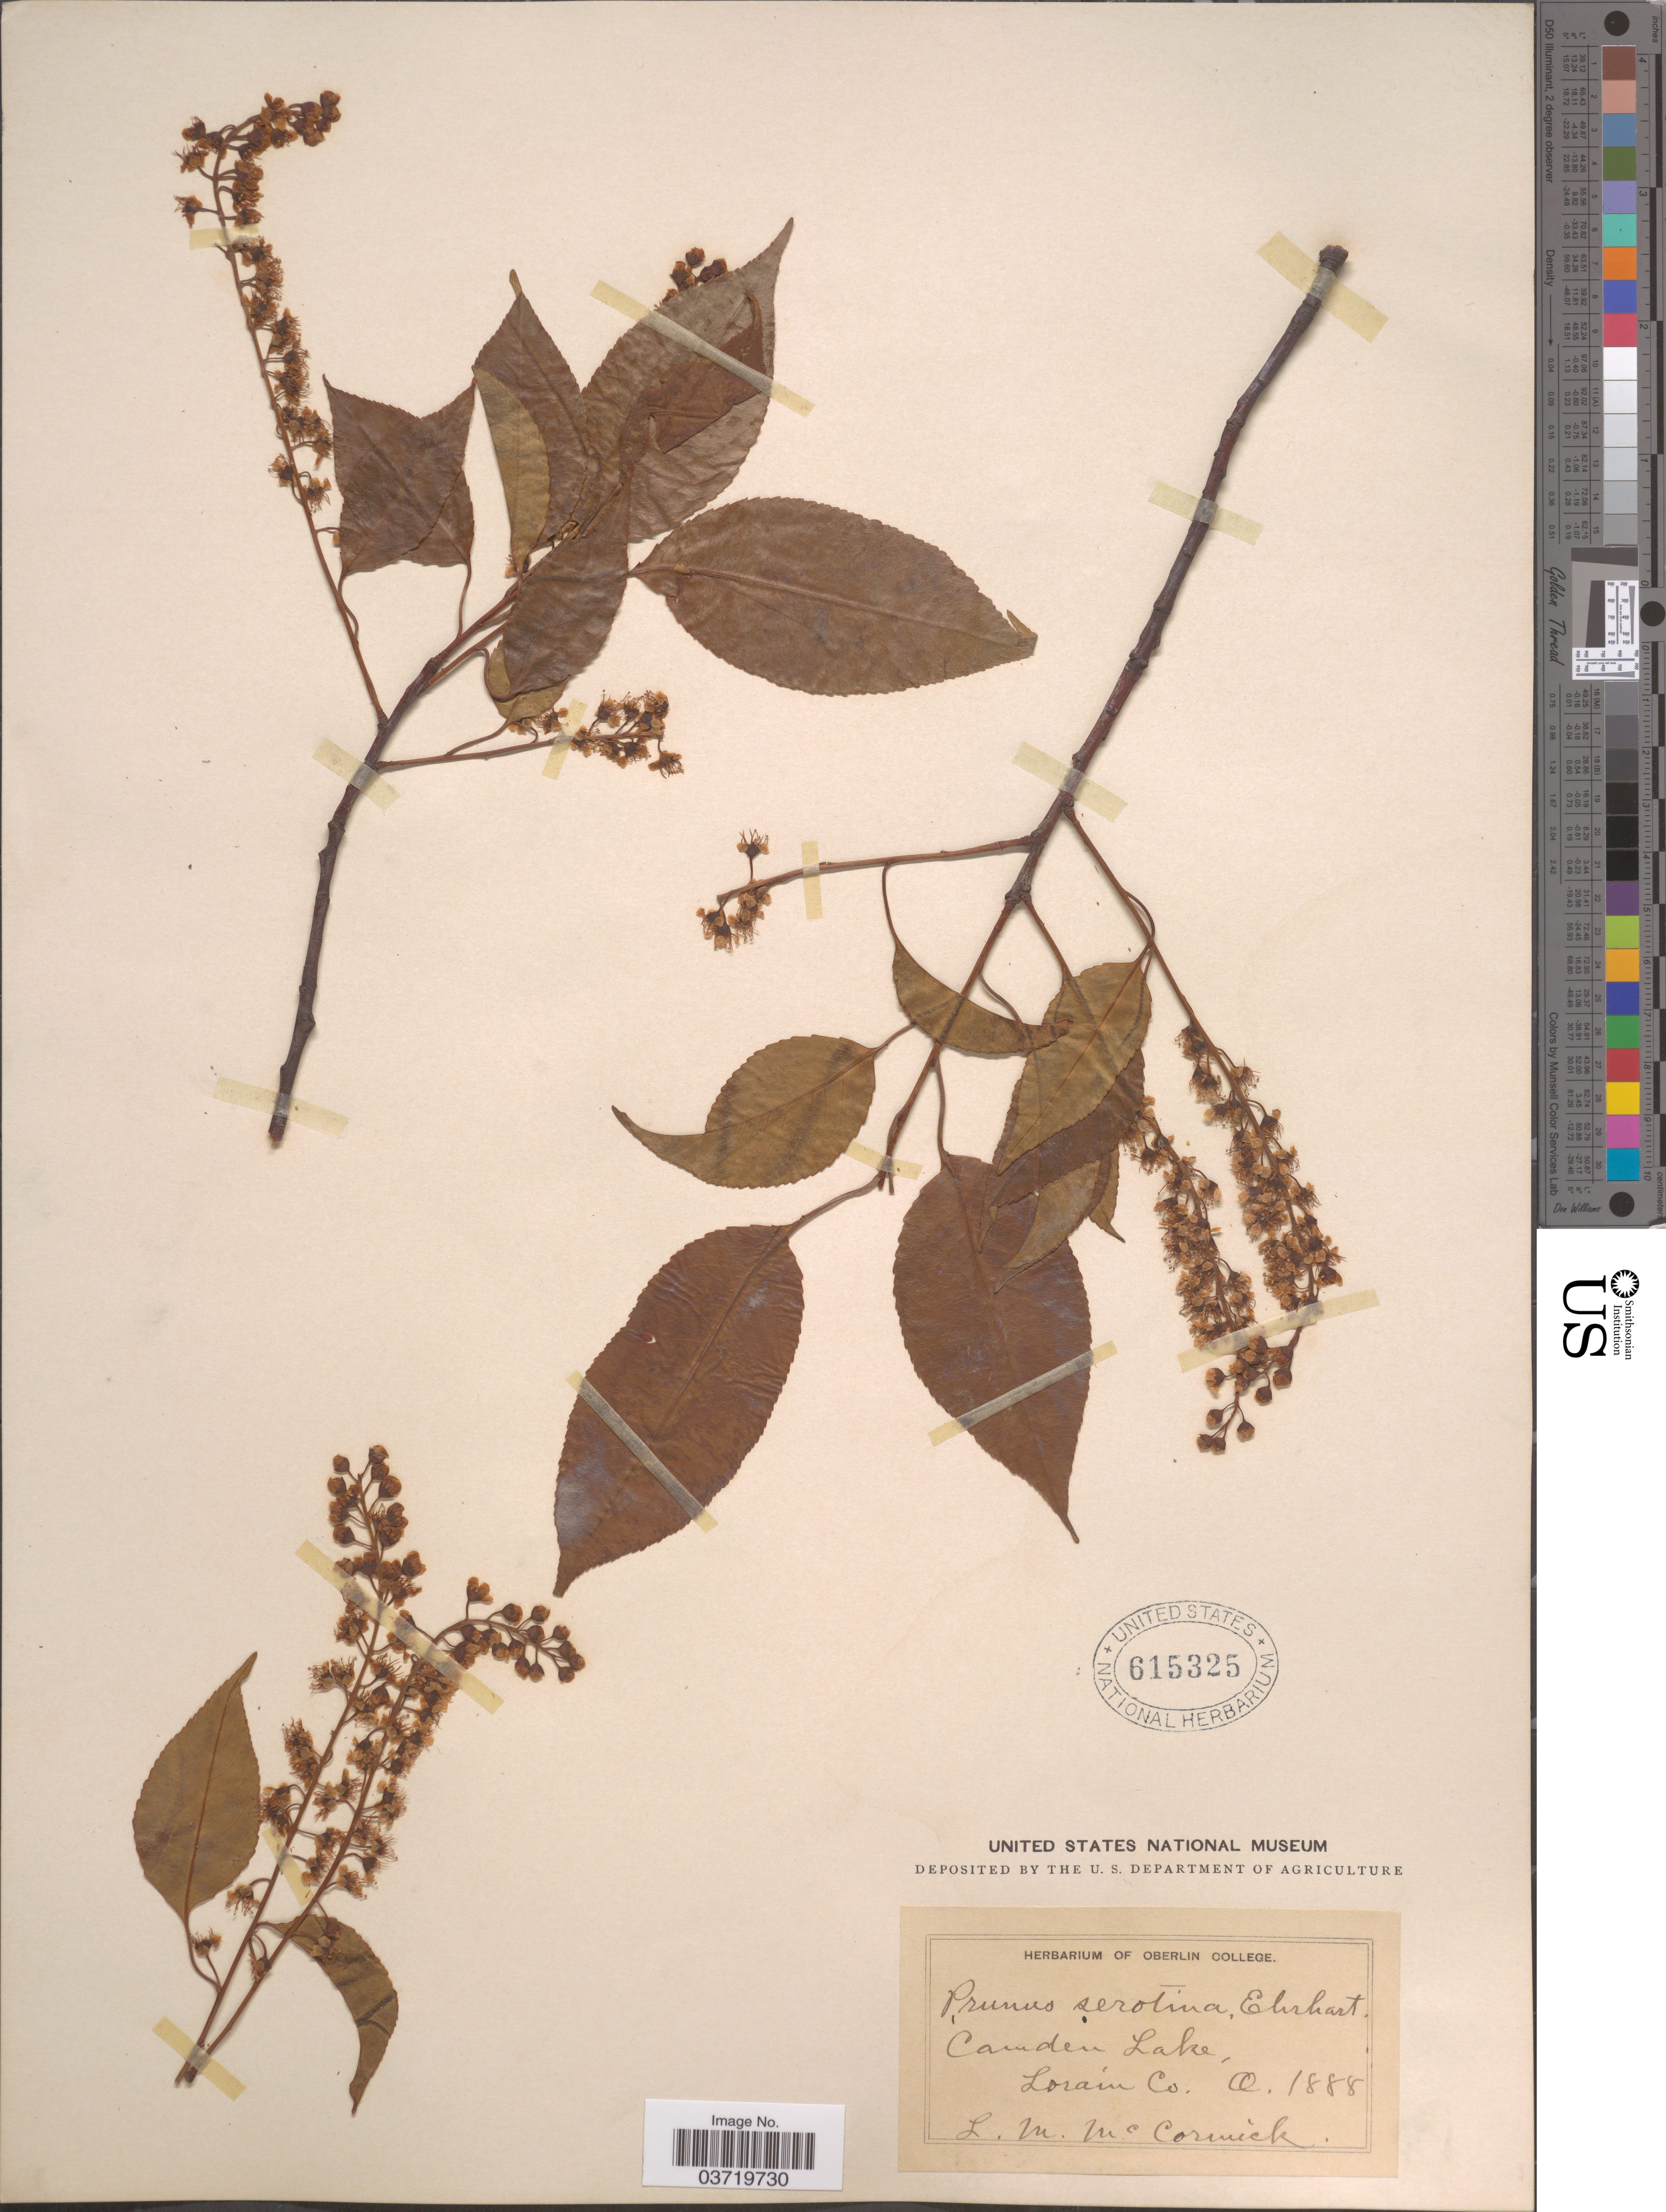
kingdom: Plantae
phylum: Tracheophyta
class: Magnoliopsida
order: Rosales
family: Rosaceae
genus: Prunus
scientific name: Prunus serotina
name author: Ehrh.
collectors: L. McCormick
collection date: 1888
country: United States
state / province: Ohio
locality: Camden Lake, Lorain Co.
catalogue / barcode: US 615325